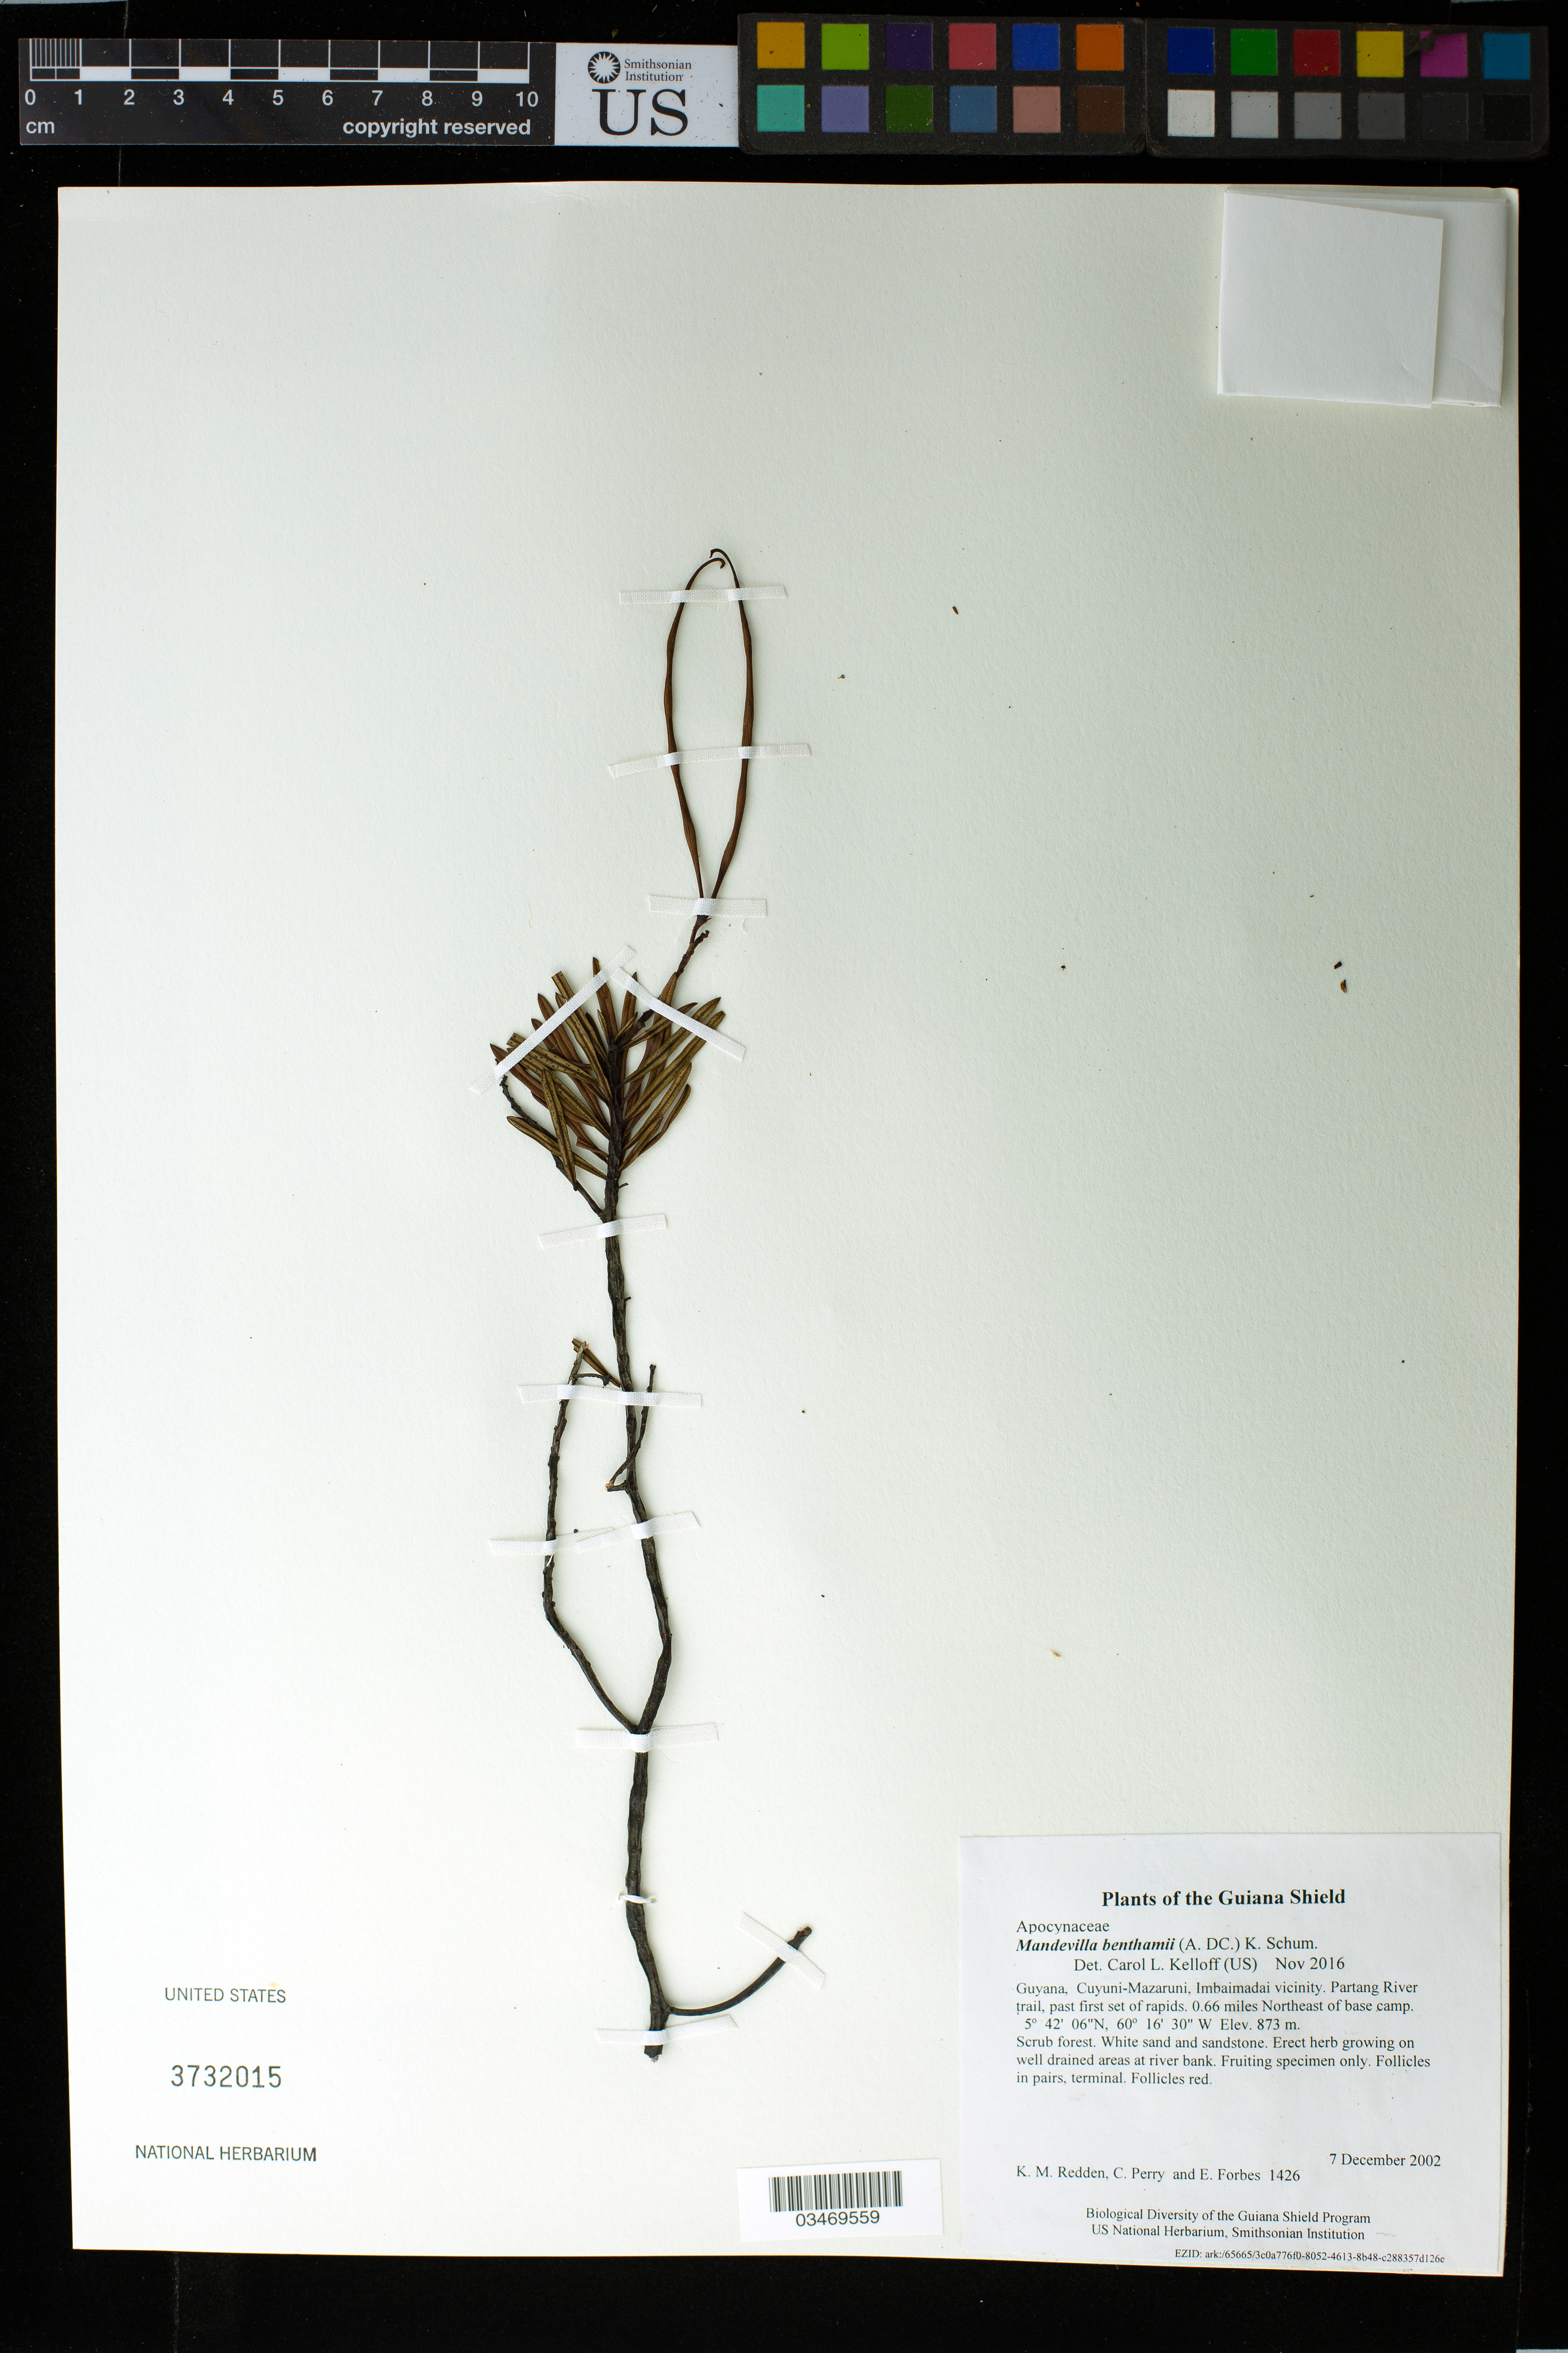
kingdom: Plantae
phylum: Tracheophyta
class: Magnoliopsida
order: Gentianales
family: Apocynaceae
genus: Mandevilla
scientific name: Mandevilla benthamii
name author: (A. DC.) K. Schum.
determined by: Kelloff, Carol L., (US), Smithsonian Institution - National Museum of Natural History (UNITED STATES)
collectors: K. M. Redden, C. Perry & E. Forbes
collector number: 1426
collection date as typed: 7 December 2002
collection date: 2002-12-07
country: Guyana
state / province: Cuyuni-Mazaruni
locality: Imbaimadai vicinity. Partang River trail, past first set of rapids. 0.66 miles Northeast of base camp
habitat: Scrub forest. White sand and sandstone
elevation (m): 873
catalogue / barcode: US 3732015